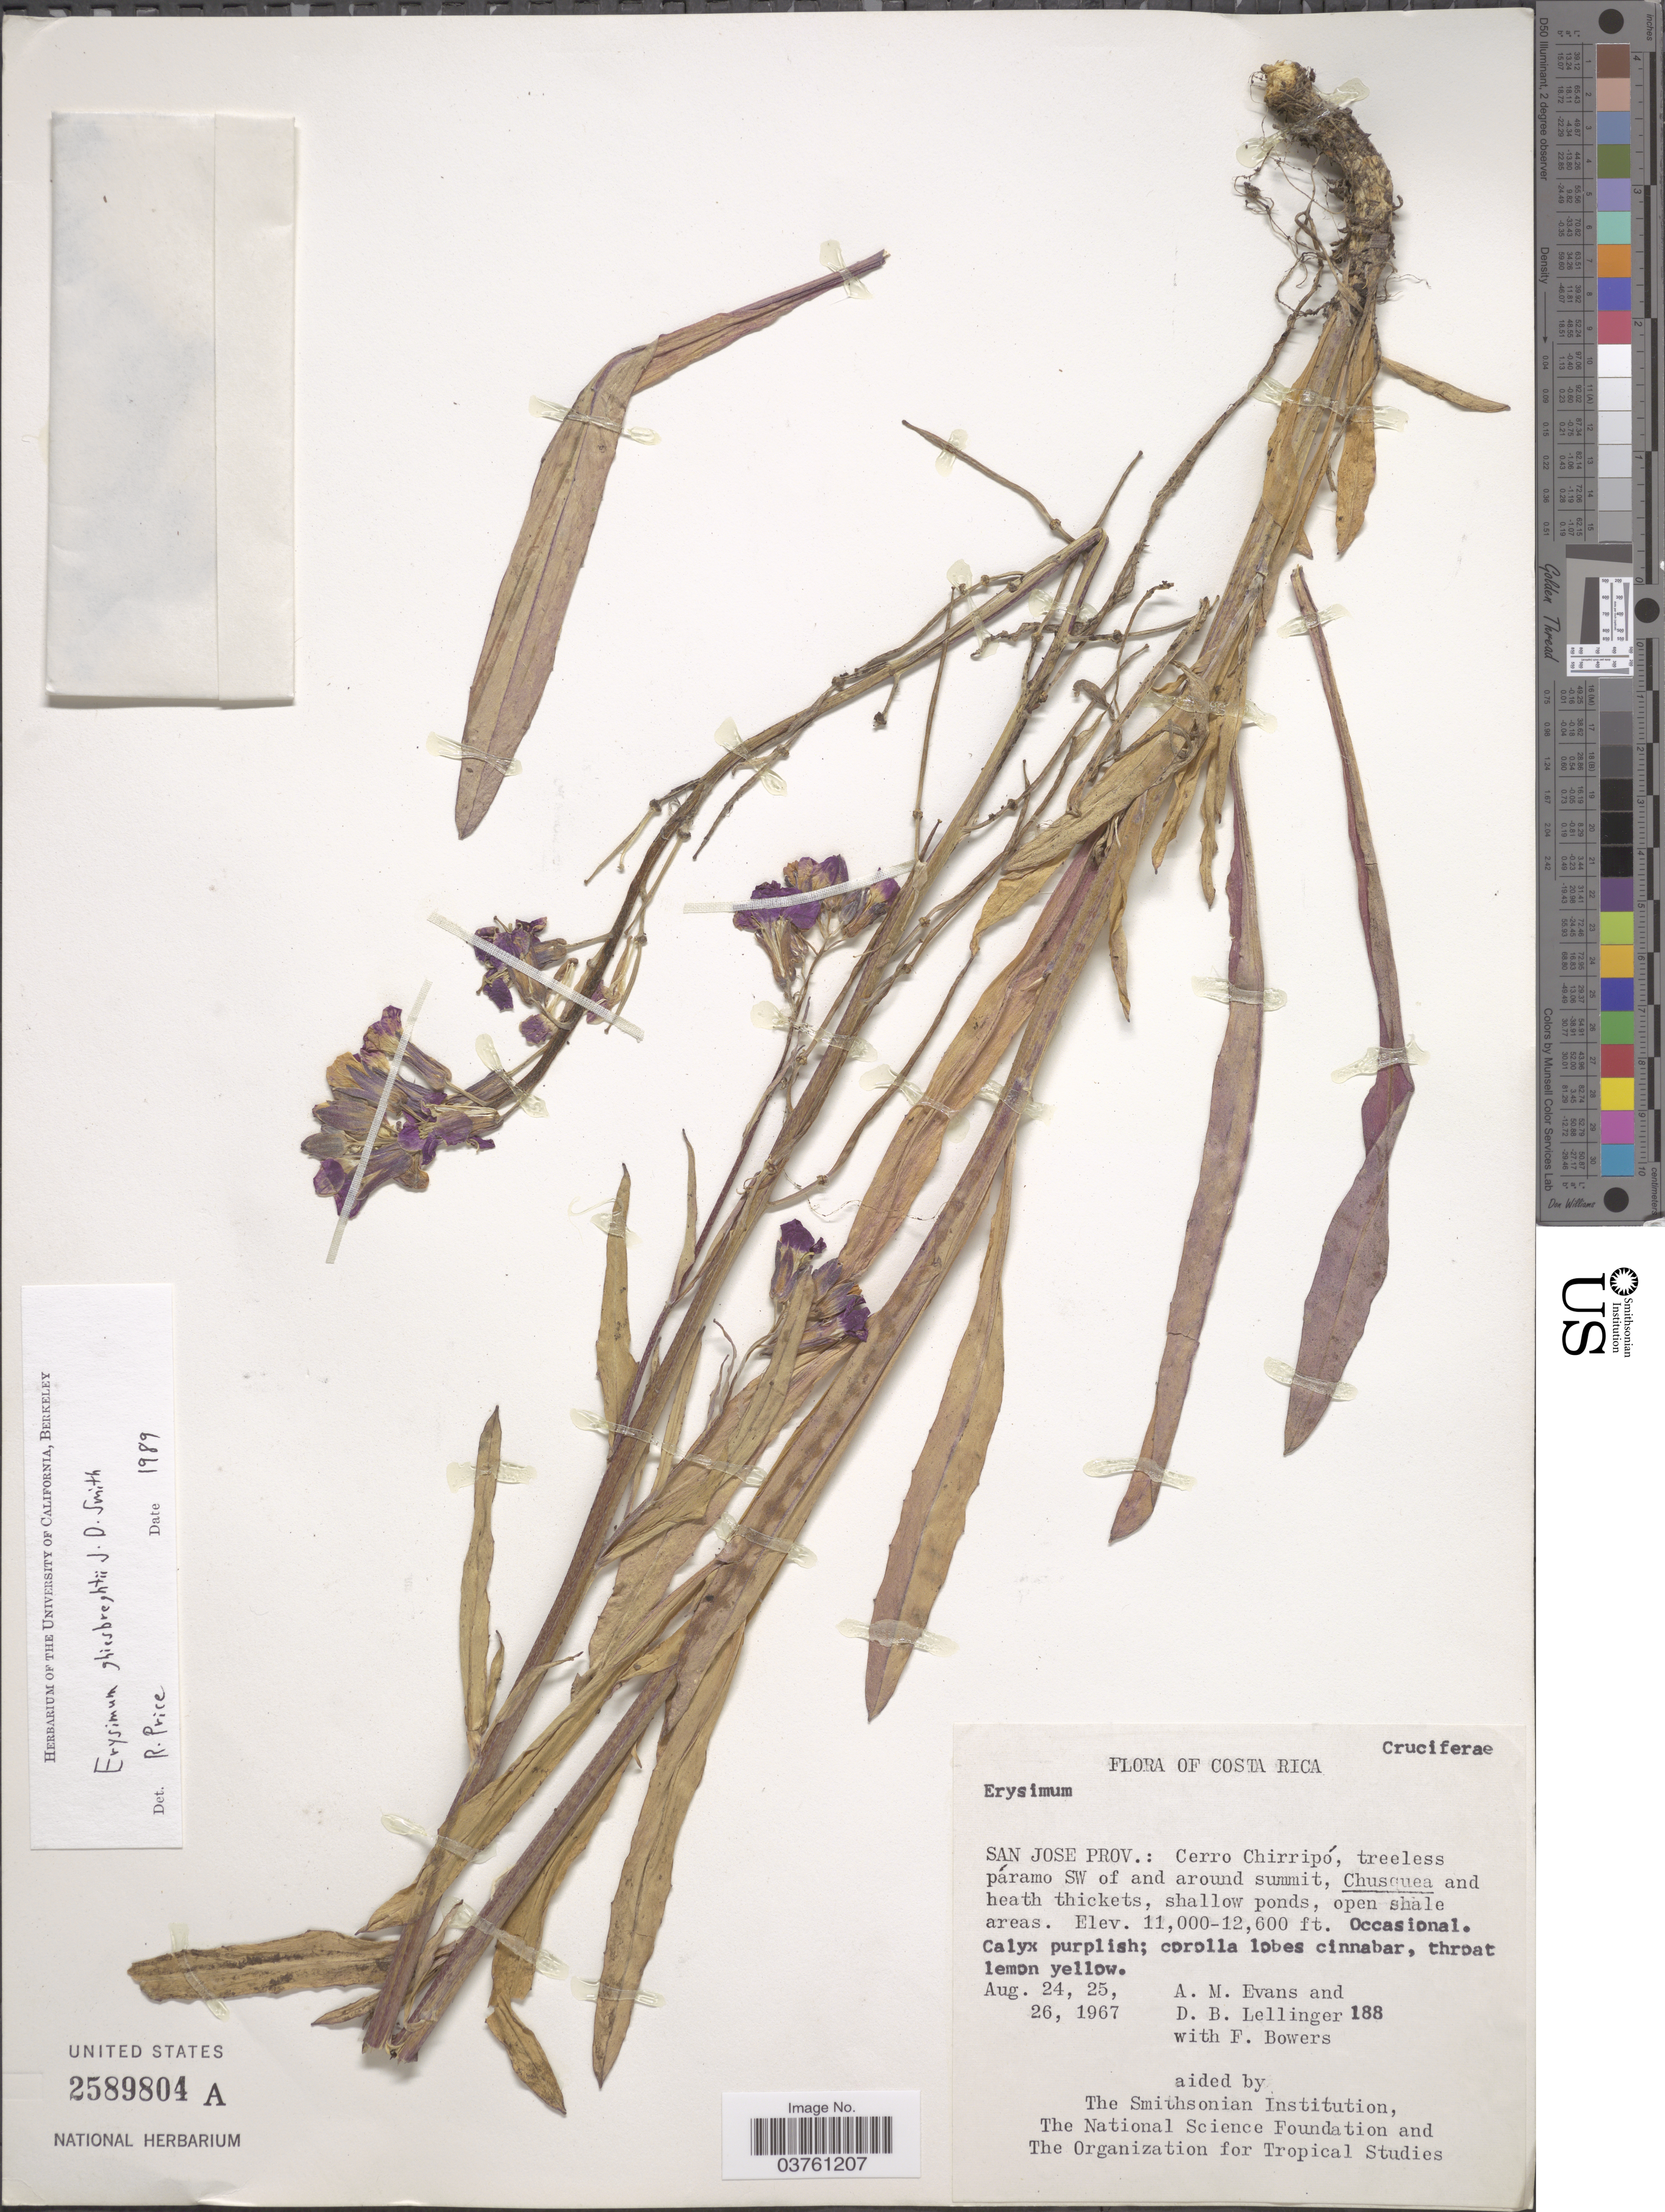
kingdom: Plantae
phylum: Tracheophyta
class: Magnoliopsida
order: Brassicales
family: Brassicaceae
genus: Erysimum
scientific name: Erysimum capitatum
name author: (Douglas ex Hook.) Greene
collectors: A. M. Evans, D. B. Lellinger & F. Bowers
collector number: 188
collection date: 1967-08-24/1967-08-26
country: Costa Rica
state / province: San José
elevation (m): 3353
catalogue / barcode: US 2589804A